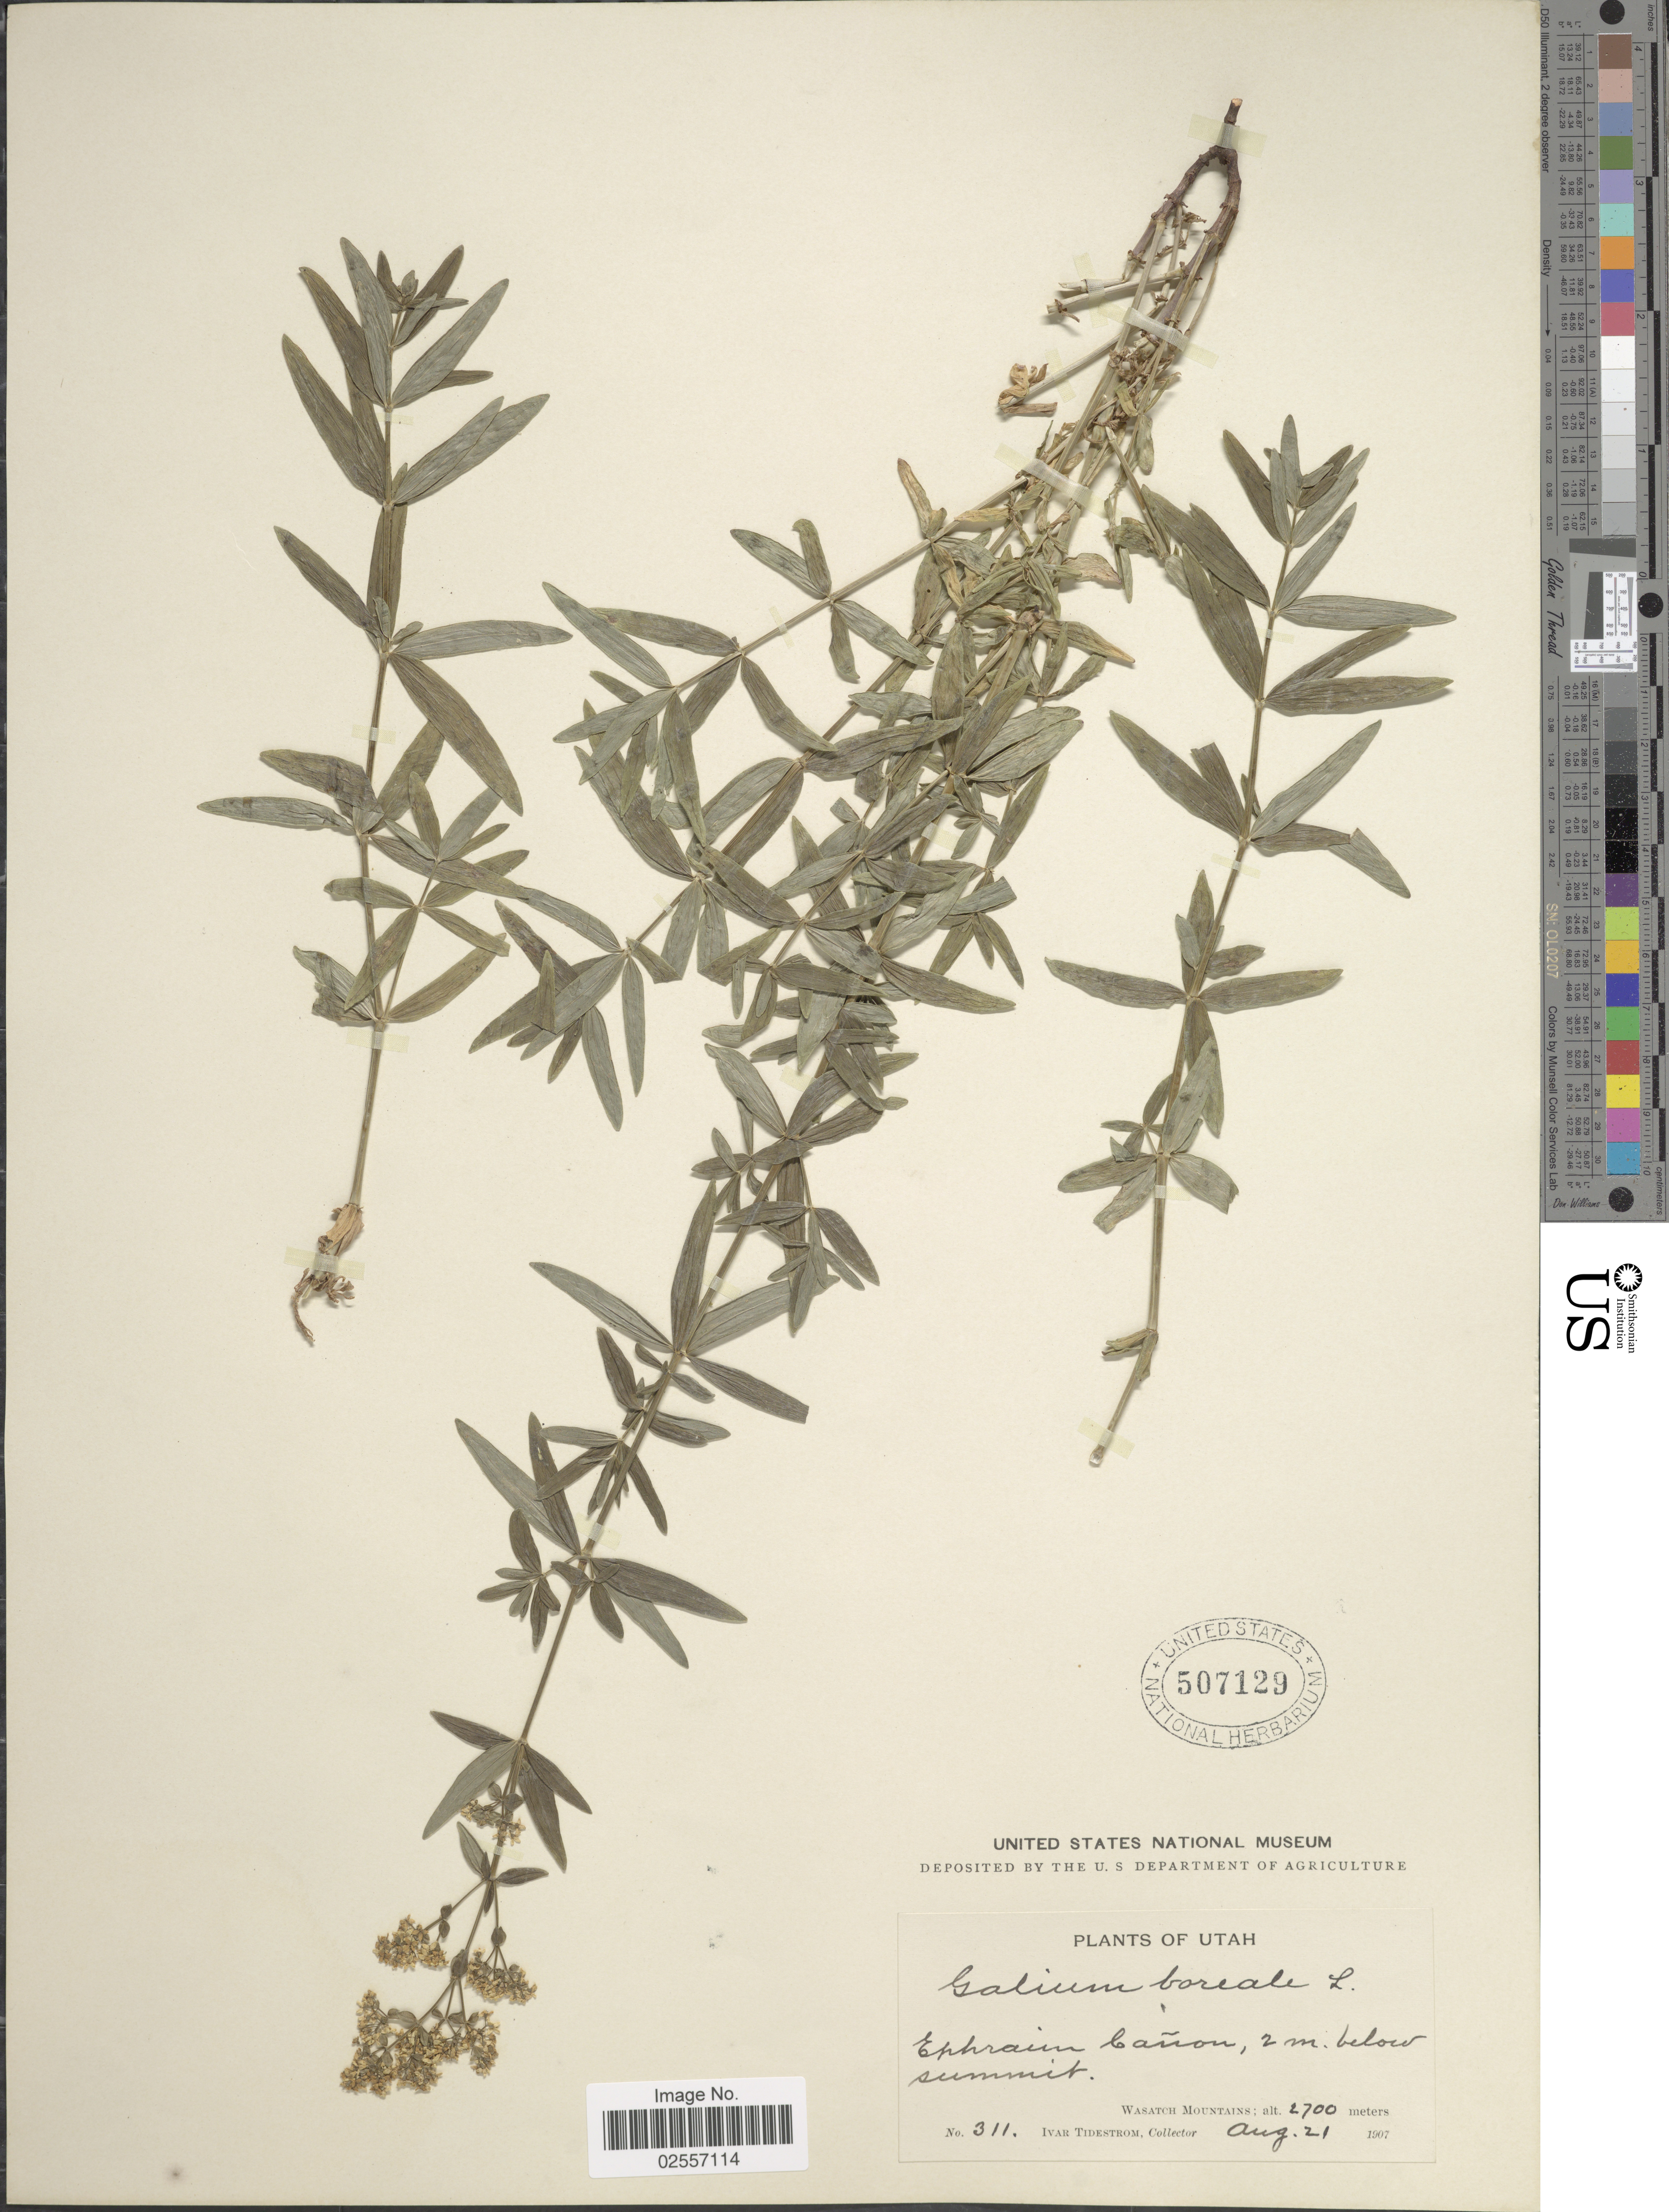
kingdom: Plantae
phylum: Tracheophyta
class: Magnoliopsida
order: Gentianales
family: Rubiaceae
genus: Galium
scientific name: Galium boreale L.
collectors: I. F. Tidestrom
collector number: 311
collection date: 1907-08-21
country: United States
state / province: Utah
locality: Ephraim Cañon, 2 m. below summit. Wasatch Mountains.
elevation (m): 2700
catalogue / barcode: US 507129